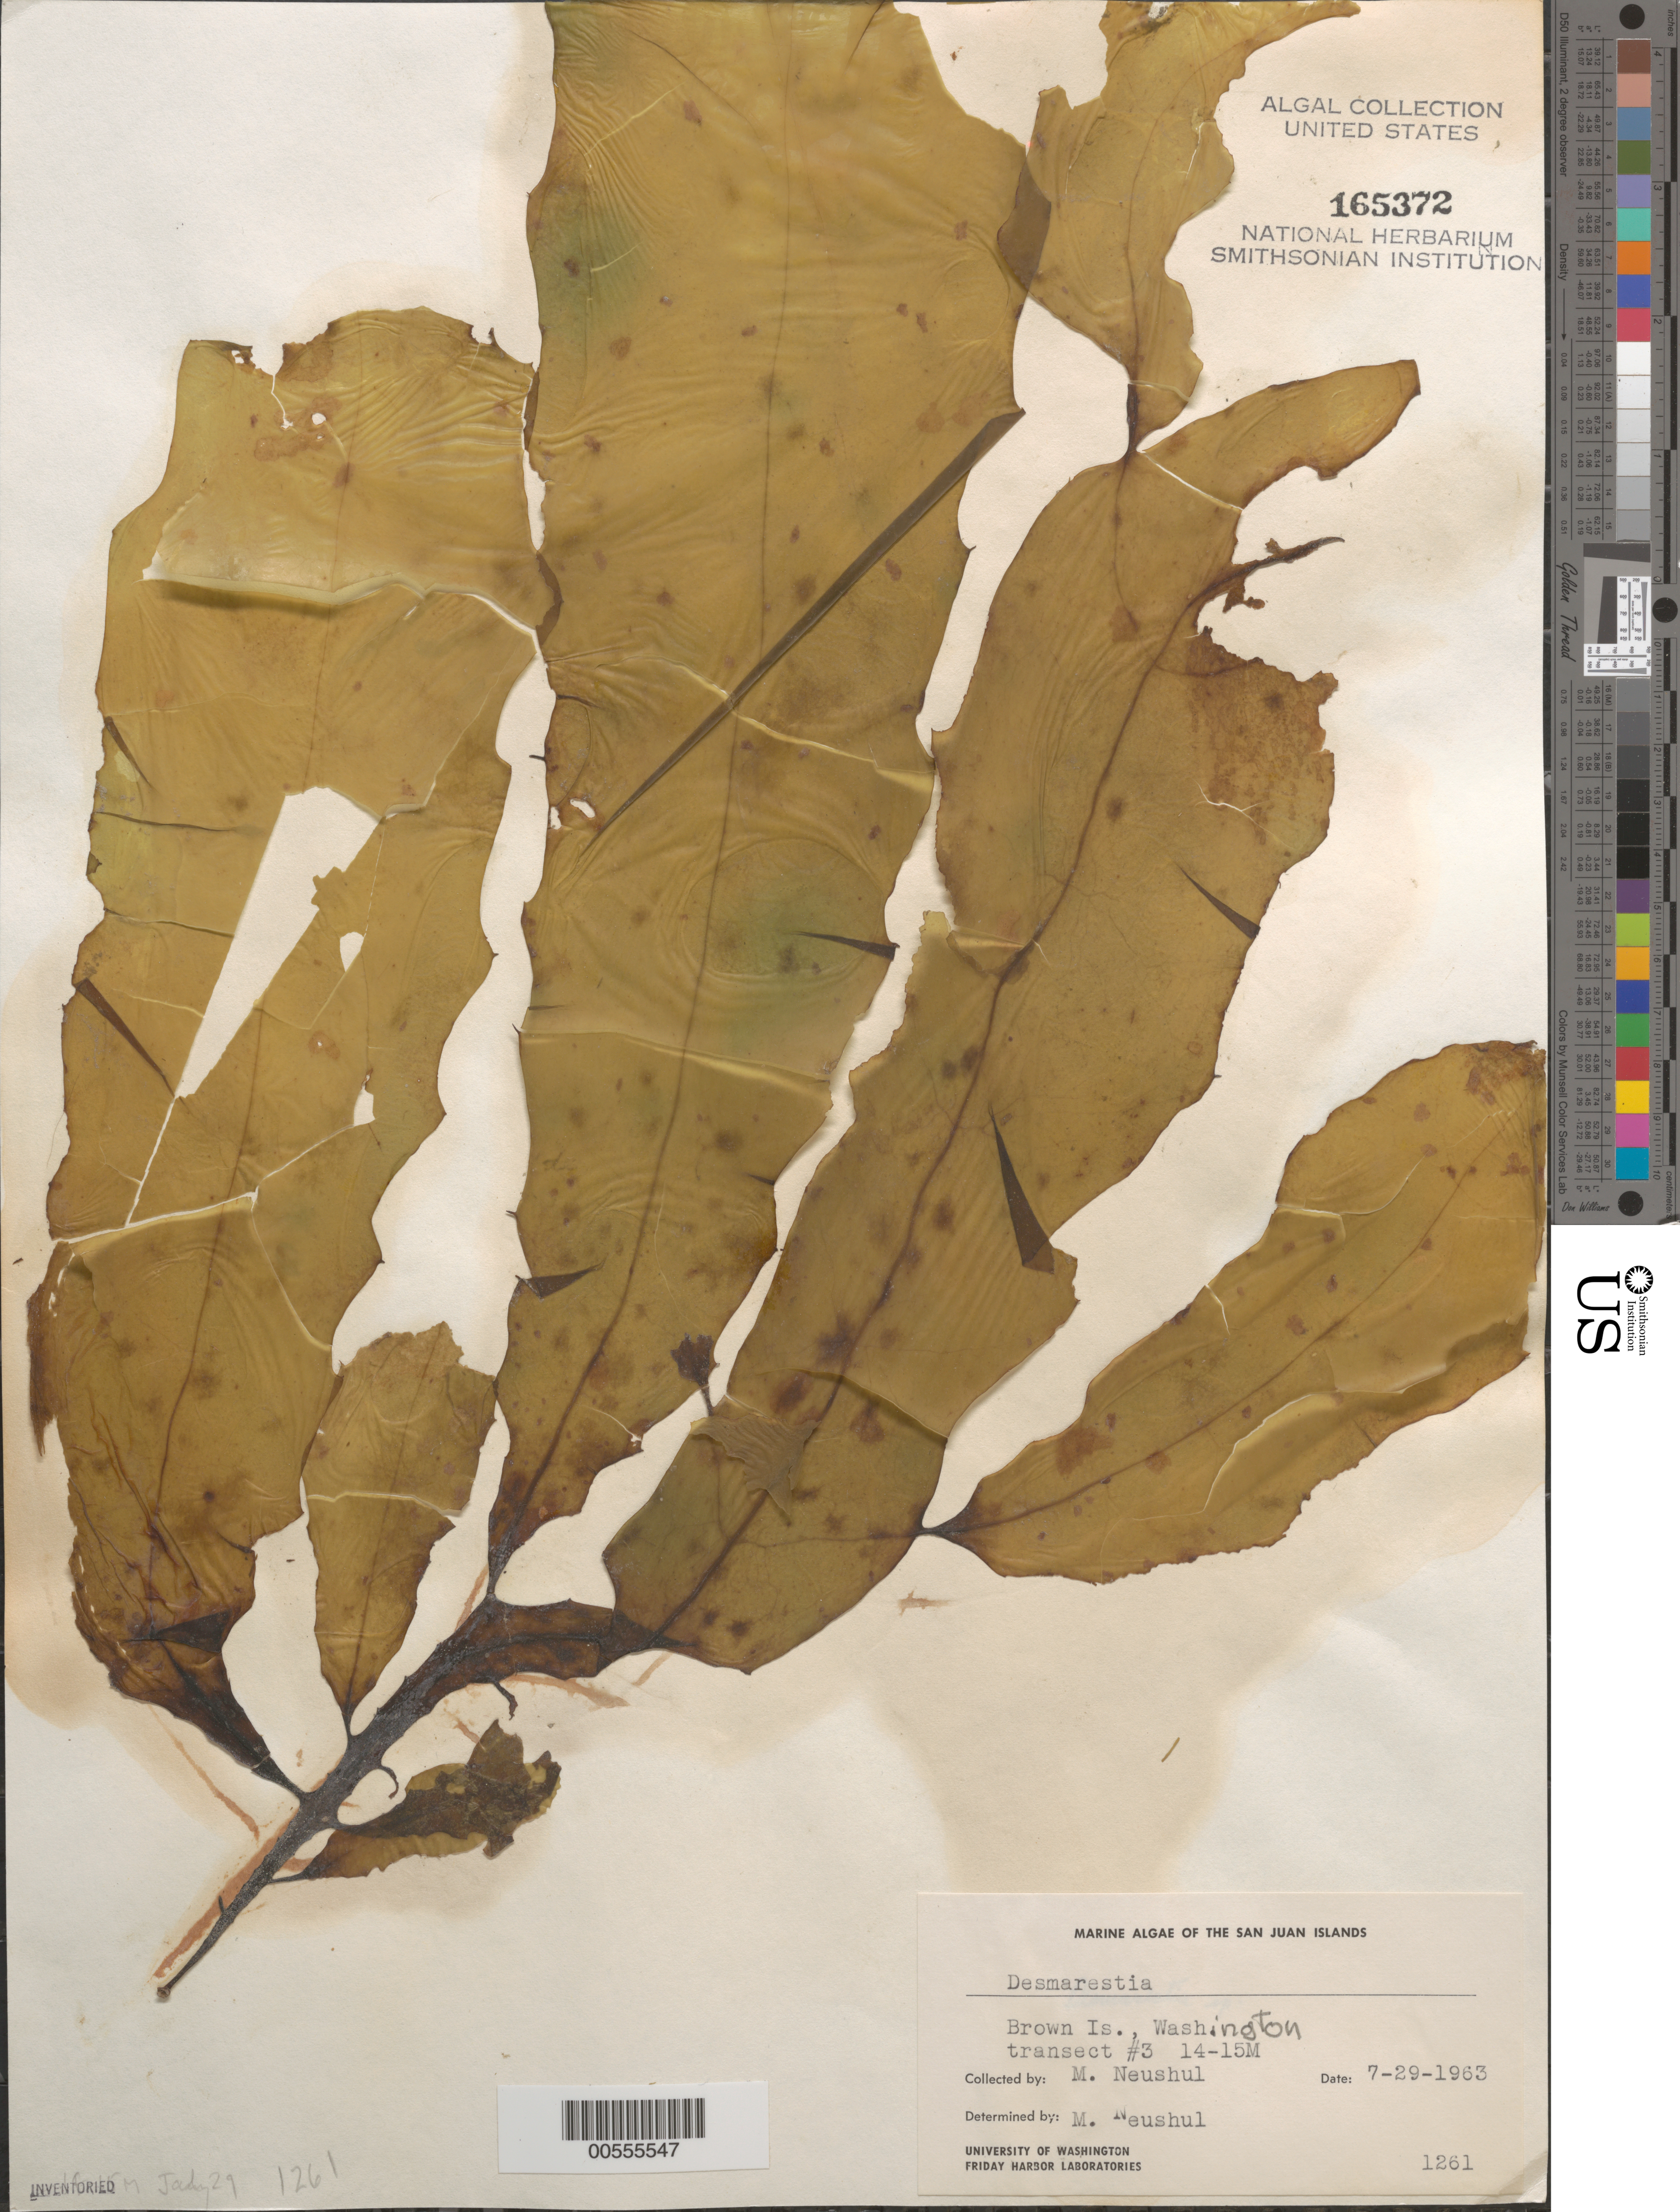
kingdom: Chromista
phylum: Ochrophyta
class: Phaeophyceae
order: Desmarestiales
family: Desmarestiaceae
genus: Desmarestia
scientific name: Desmarestia sp.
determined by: Neushul, M.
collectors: M. Neushul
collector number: Neushul 1261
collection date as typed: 29 Jul 1963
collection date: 1963-07-29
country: United States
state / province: Washington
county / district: San Juan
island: Brown Island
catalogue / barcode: US 165372